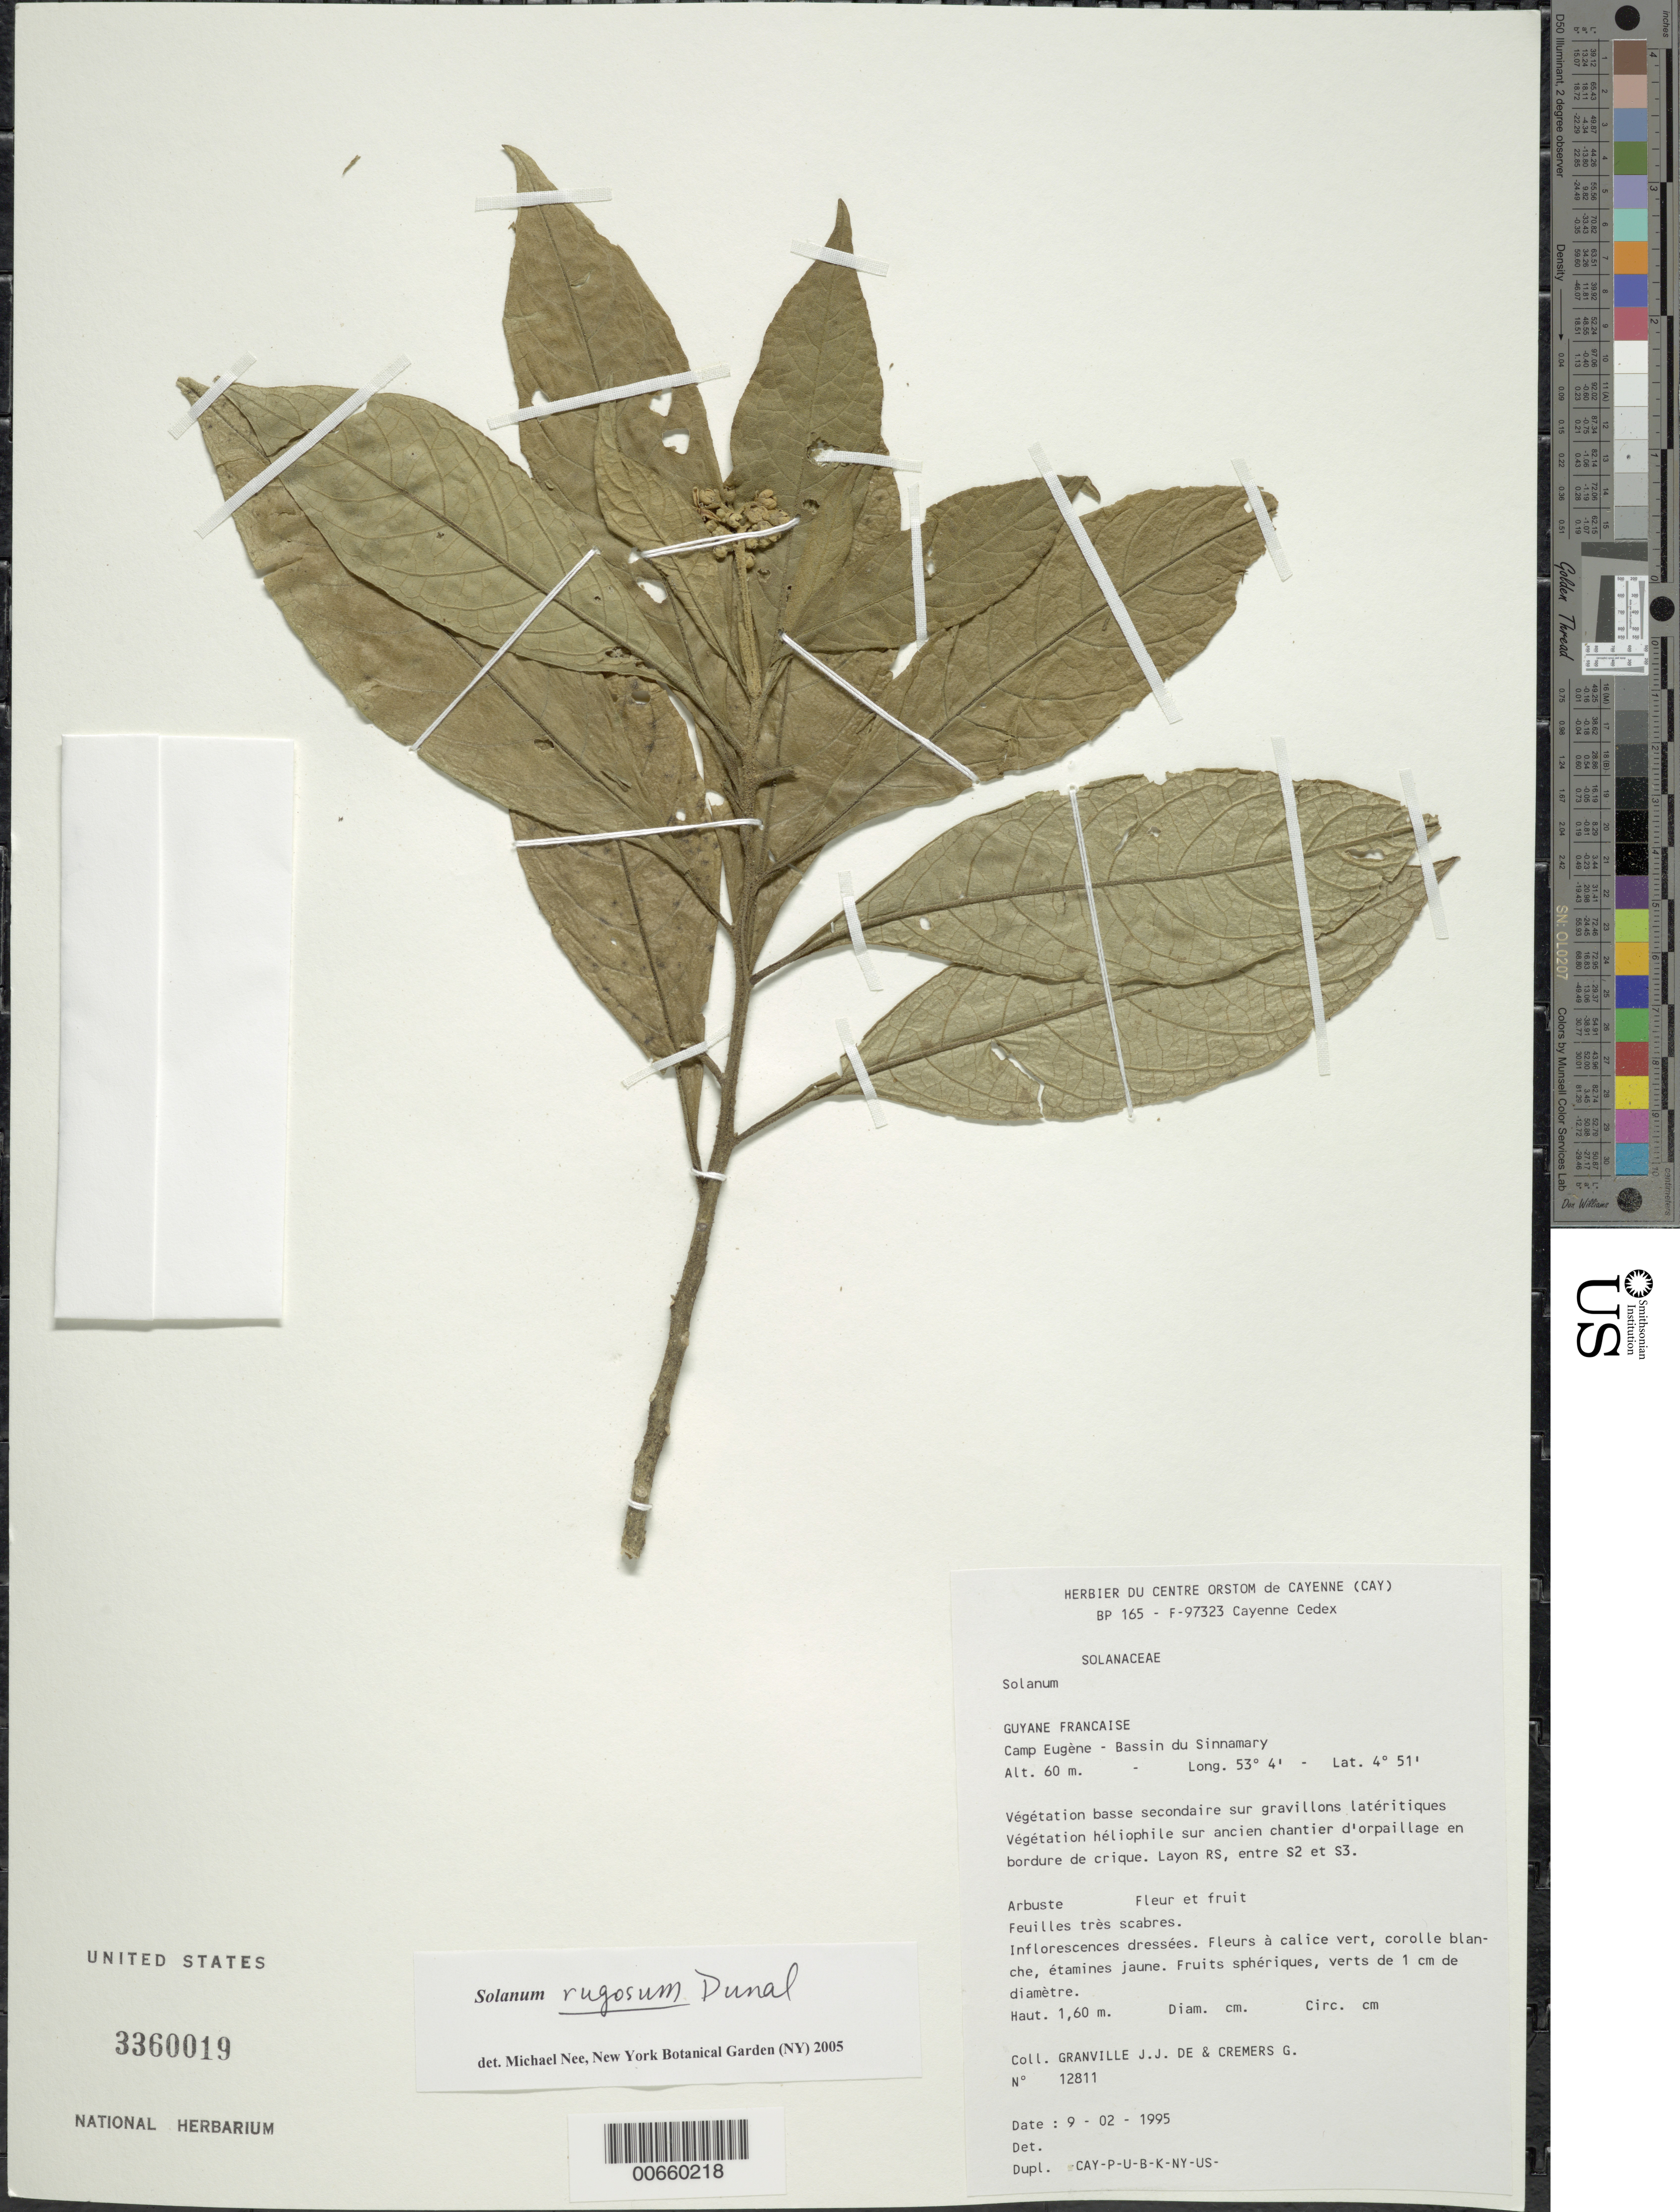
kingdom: Plantae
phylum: Tracheophyta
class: Magnoliopsida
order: Solanales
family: Solanaceae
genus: Solanum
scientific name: Solanum viarum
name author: Dunal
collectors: G. Cremers, J.-J. de Granville & C. Pawilowski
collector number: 12811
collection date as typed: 2 Feb 1995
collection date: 1995-02-02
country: French Guiana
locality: Camp Eugène, Bassin du Sinnamary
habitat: Végétation basse secondaire sur gravillons latéritiques.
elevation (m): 60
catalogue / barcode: US 3360019